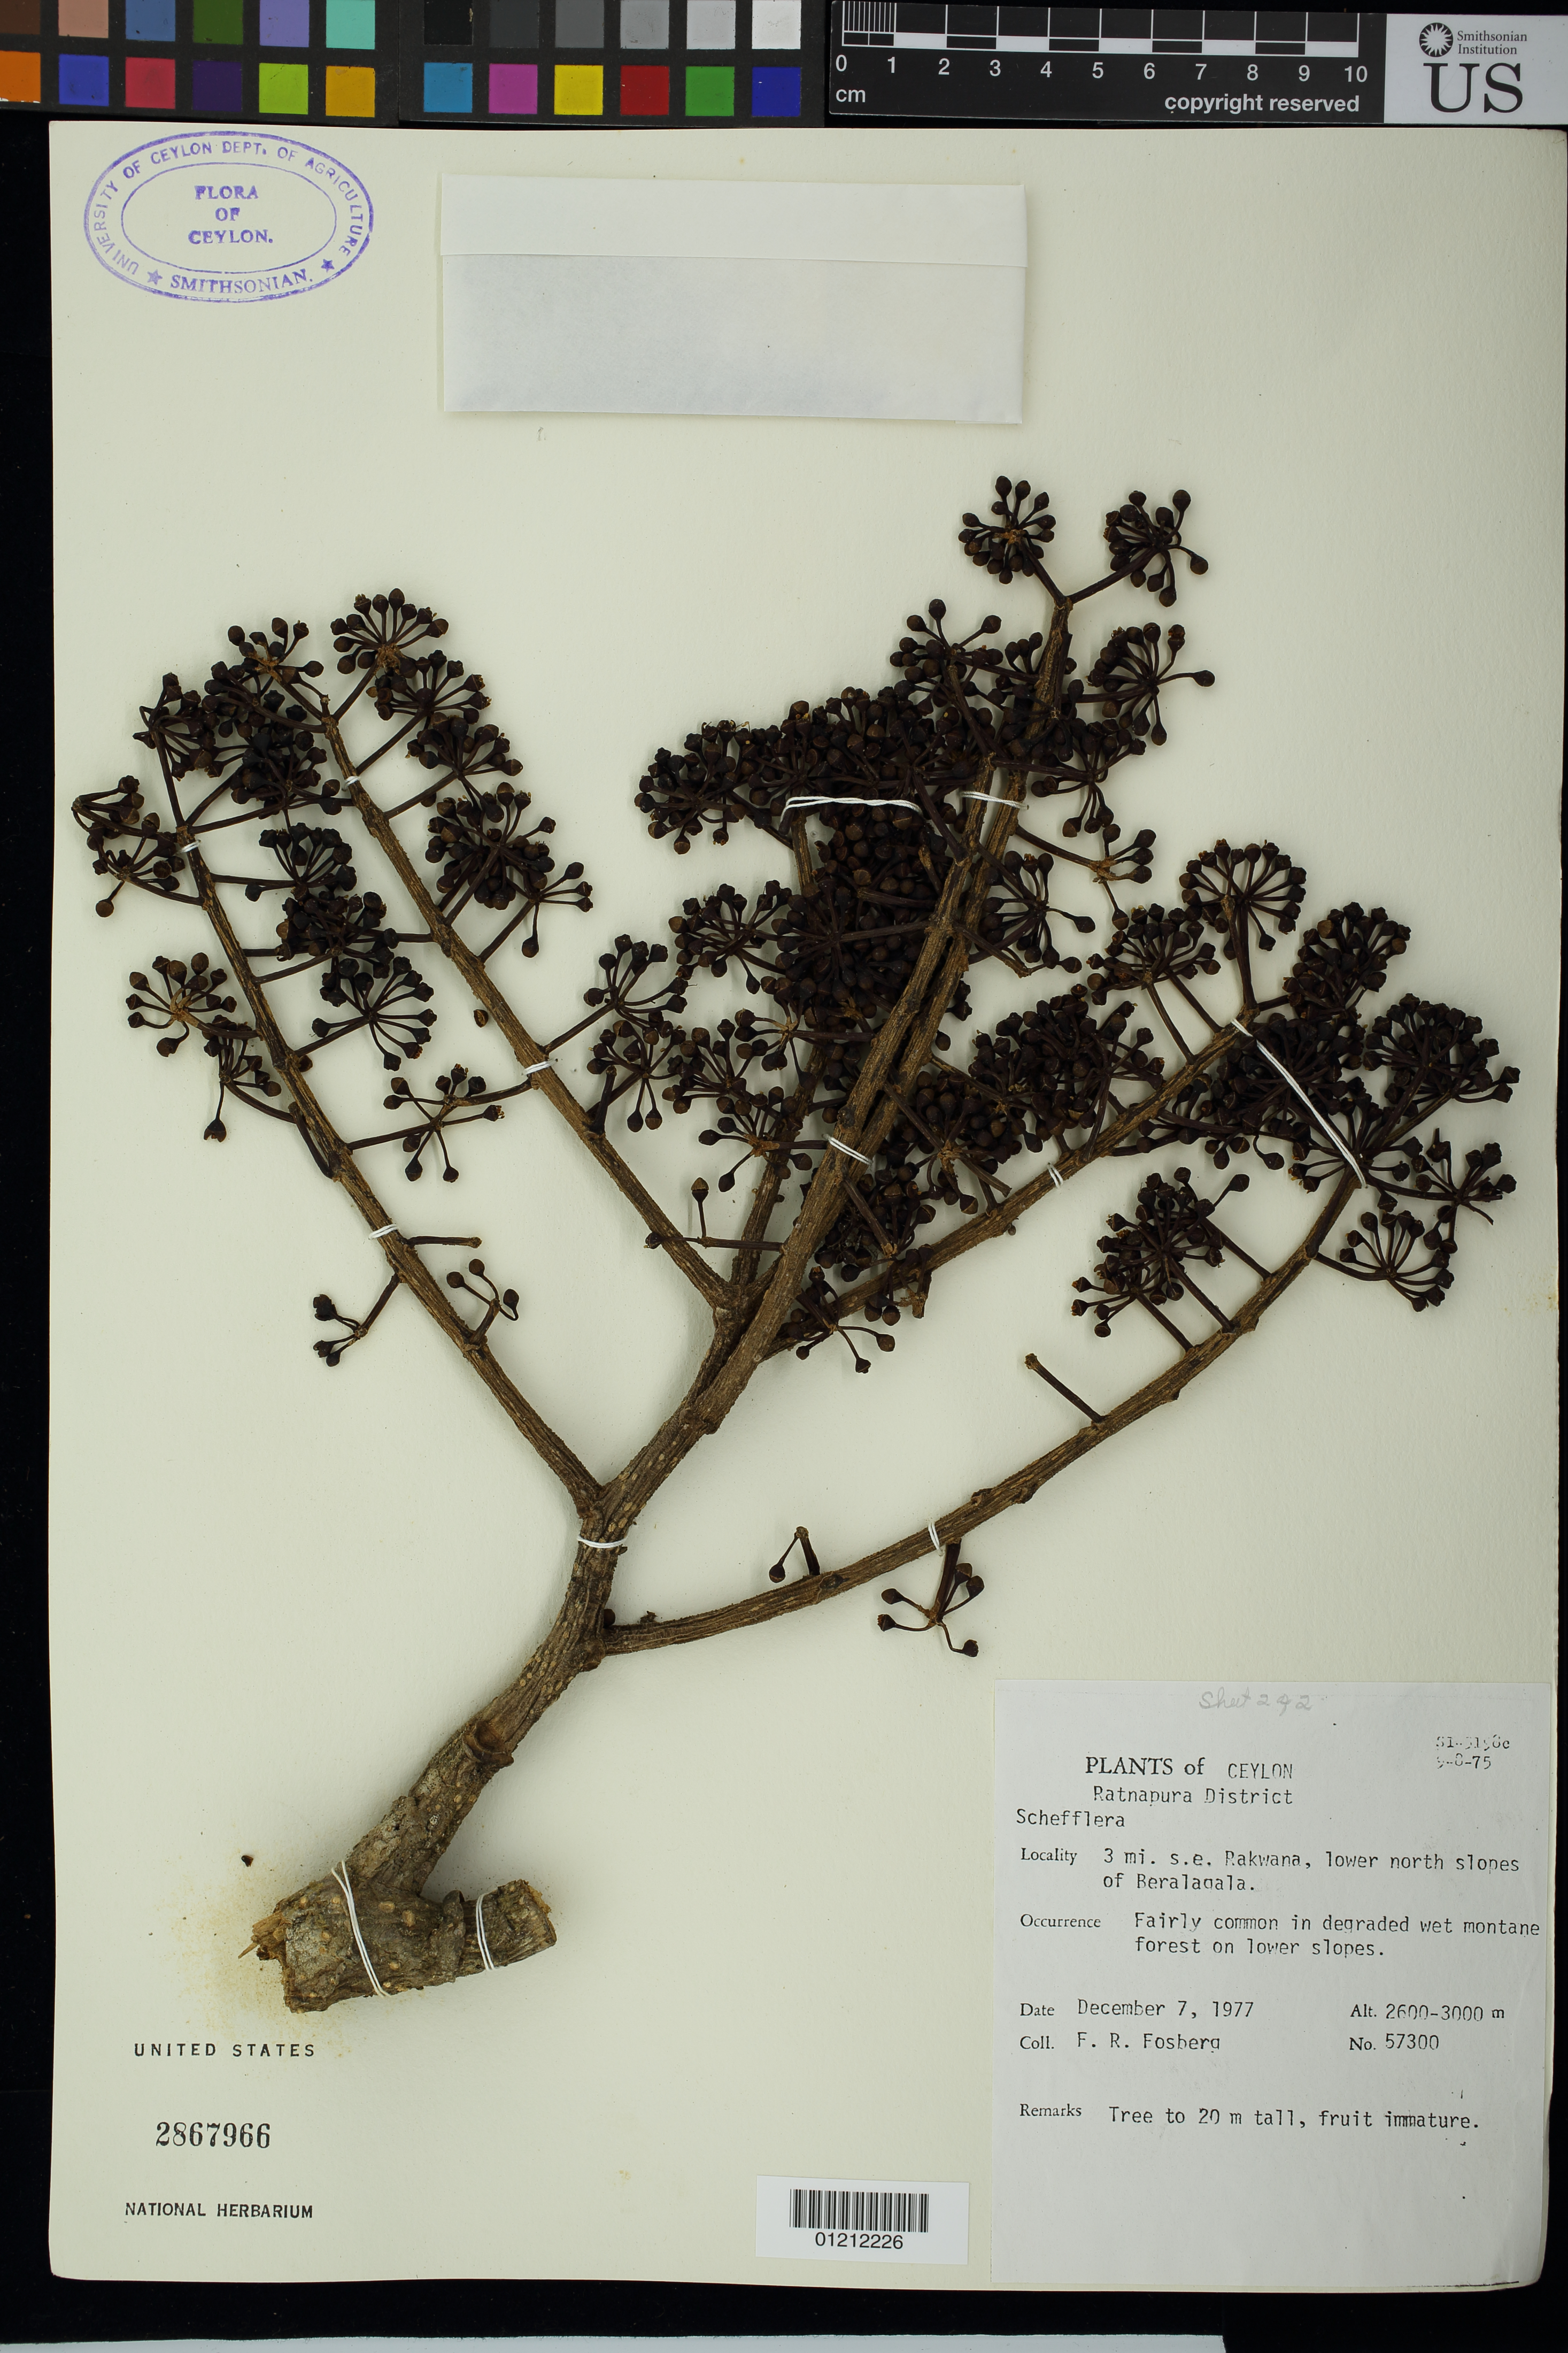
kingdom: Plantae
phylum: Tracheophyta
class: Magnoliopsida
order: Apiales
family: Araliaceae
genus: Schefflera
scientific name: Schefflera exaltata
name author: (Thwaites) Frodin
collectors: F. R. Fosberg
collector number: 57300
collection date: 1977-12-07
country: Sri Lanka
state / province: Sabaragamuwa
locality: Ratnapura District. 3 mile s.e. Rakwana, lower north slopes or Beralaoala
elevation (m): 792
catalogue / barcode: US 2867966